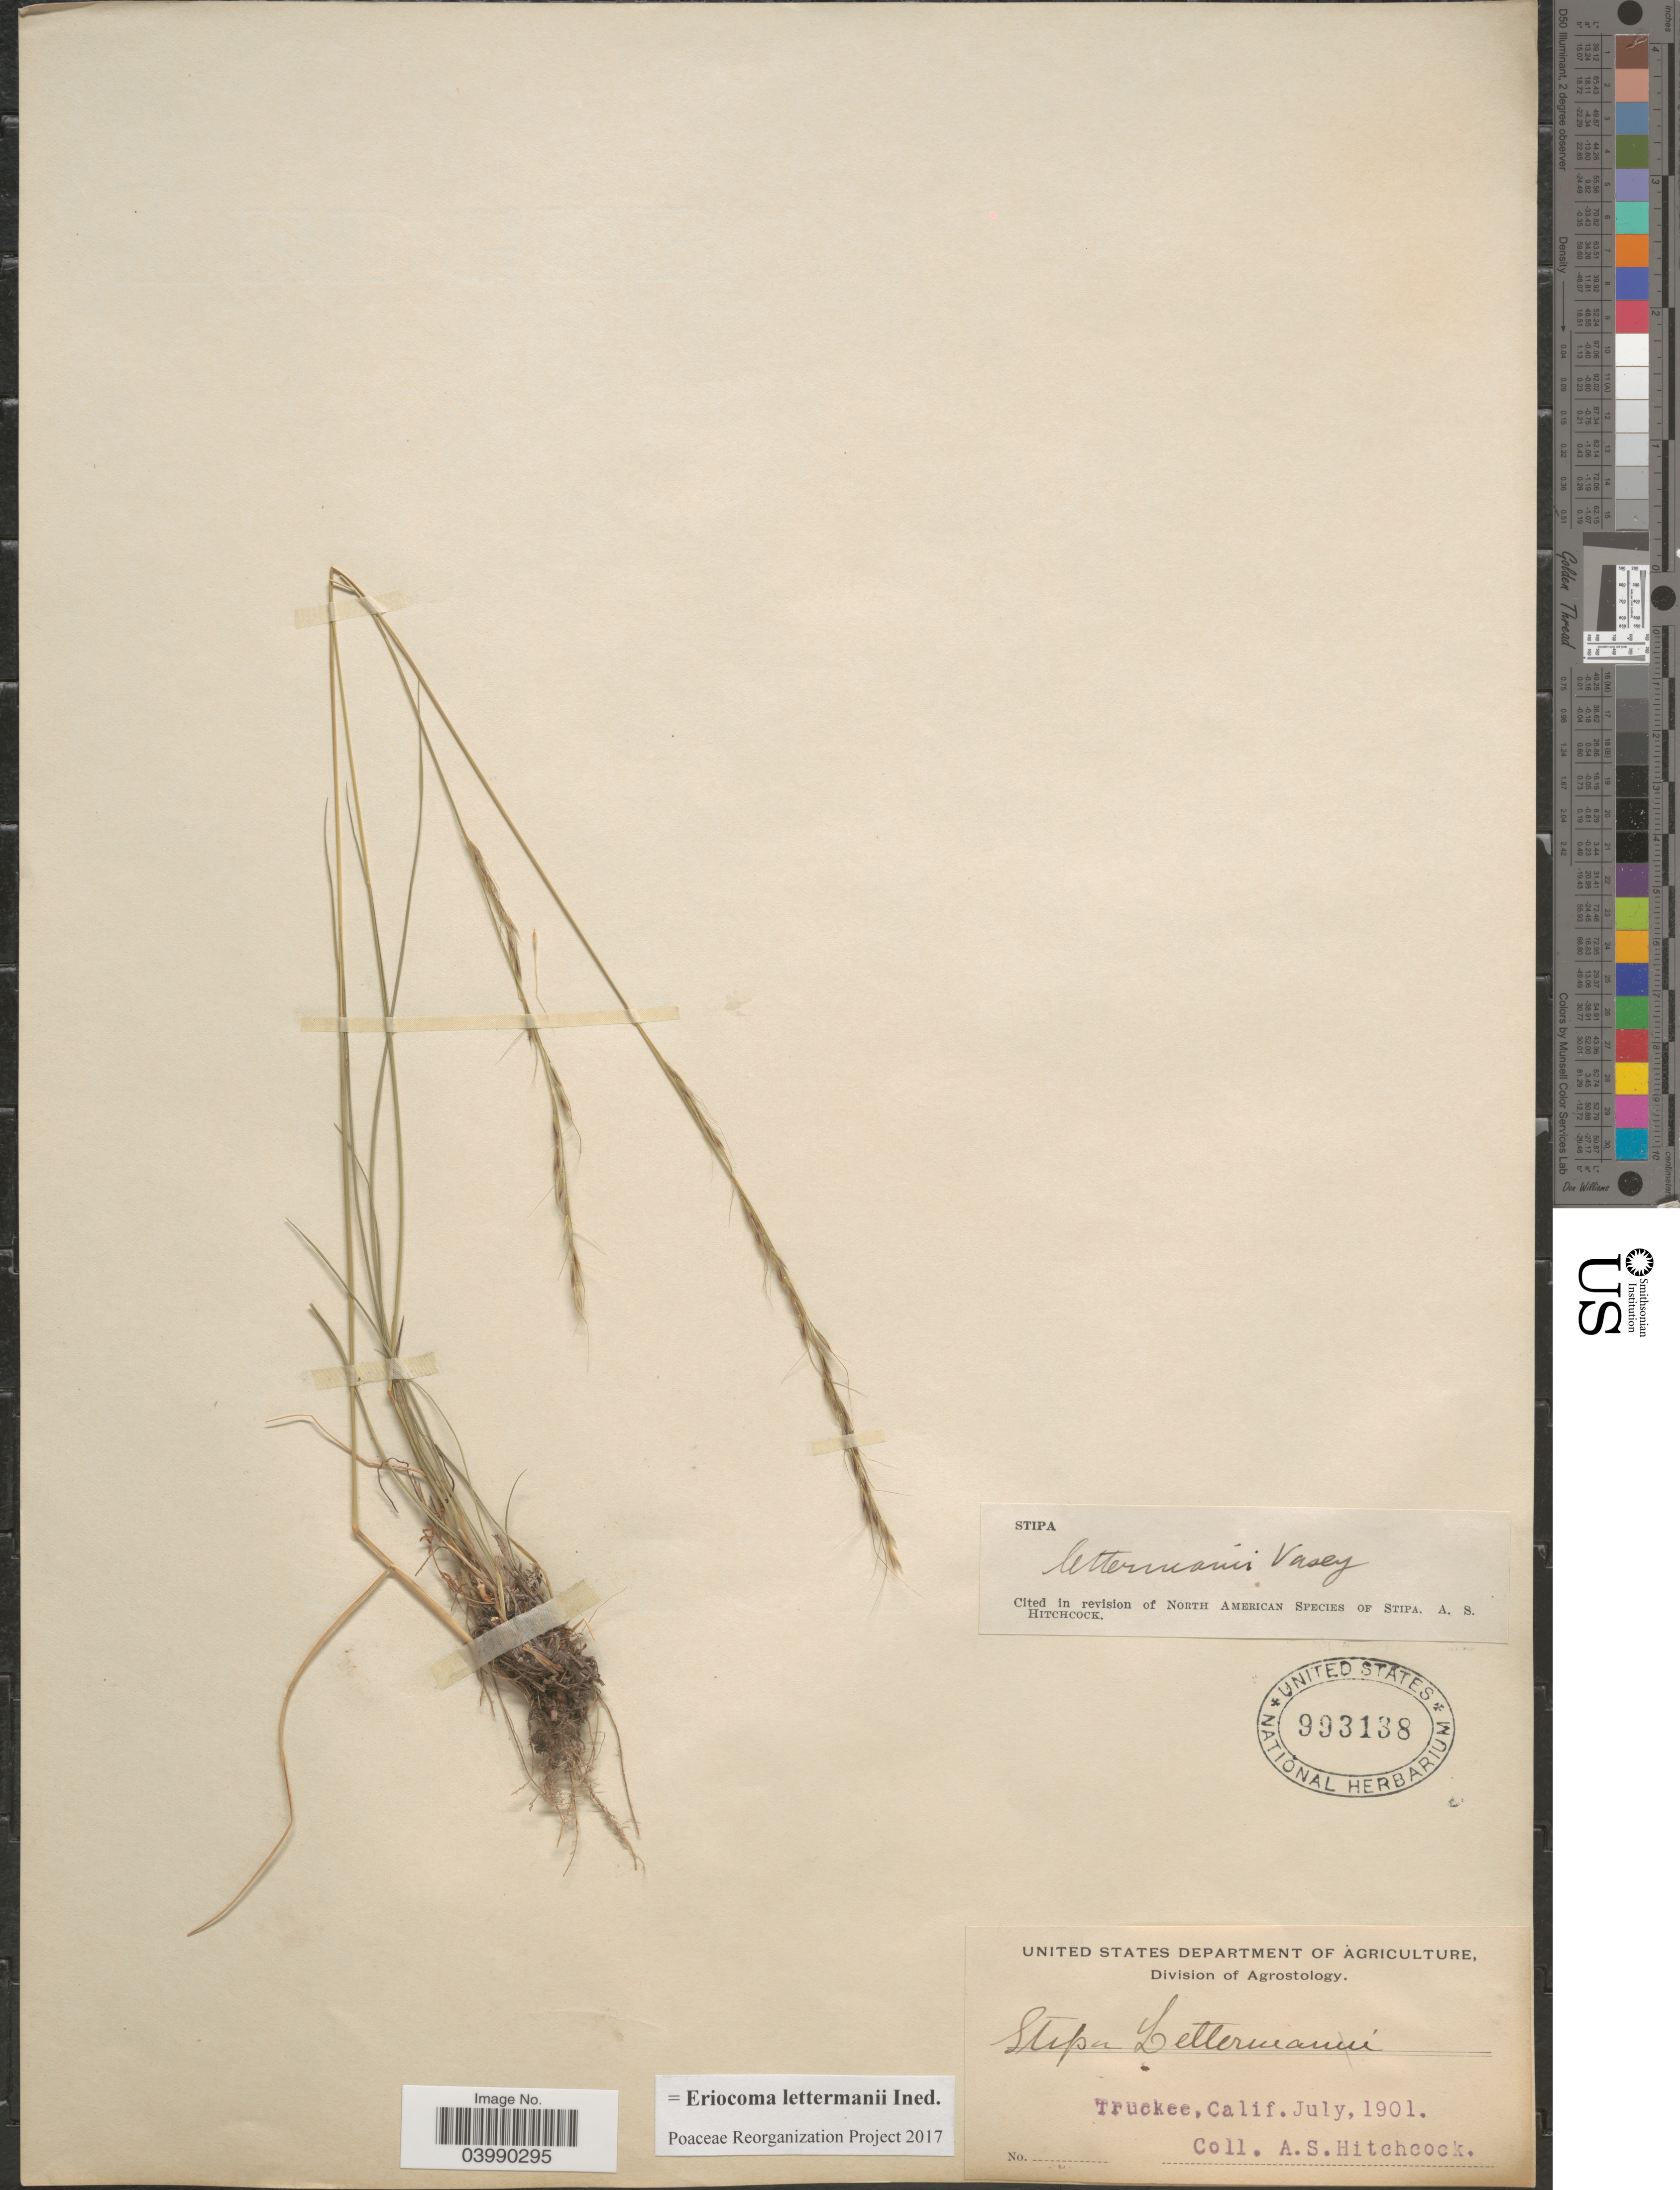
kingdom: Plantae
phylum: Tracheophyta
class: Liliopsida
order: Poales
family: Poaceae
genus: Eriocoma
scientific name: Eriocoma lettermanii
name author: (Vasey) Romasch.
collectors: A. S. Hitchcock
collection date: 1901-07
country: United States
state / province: California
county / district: Nevada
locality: Truckee.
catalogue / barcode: US 993138